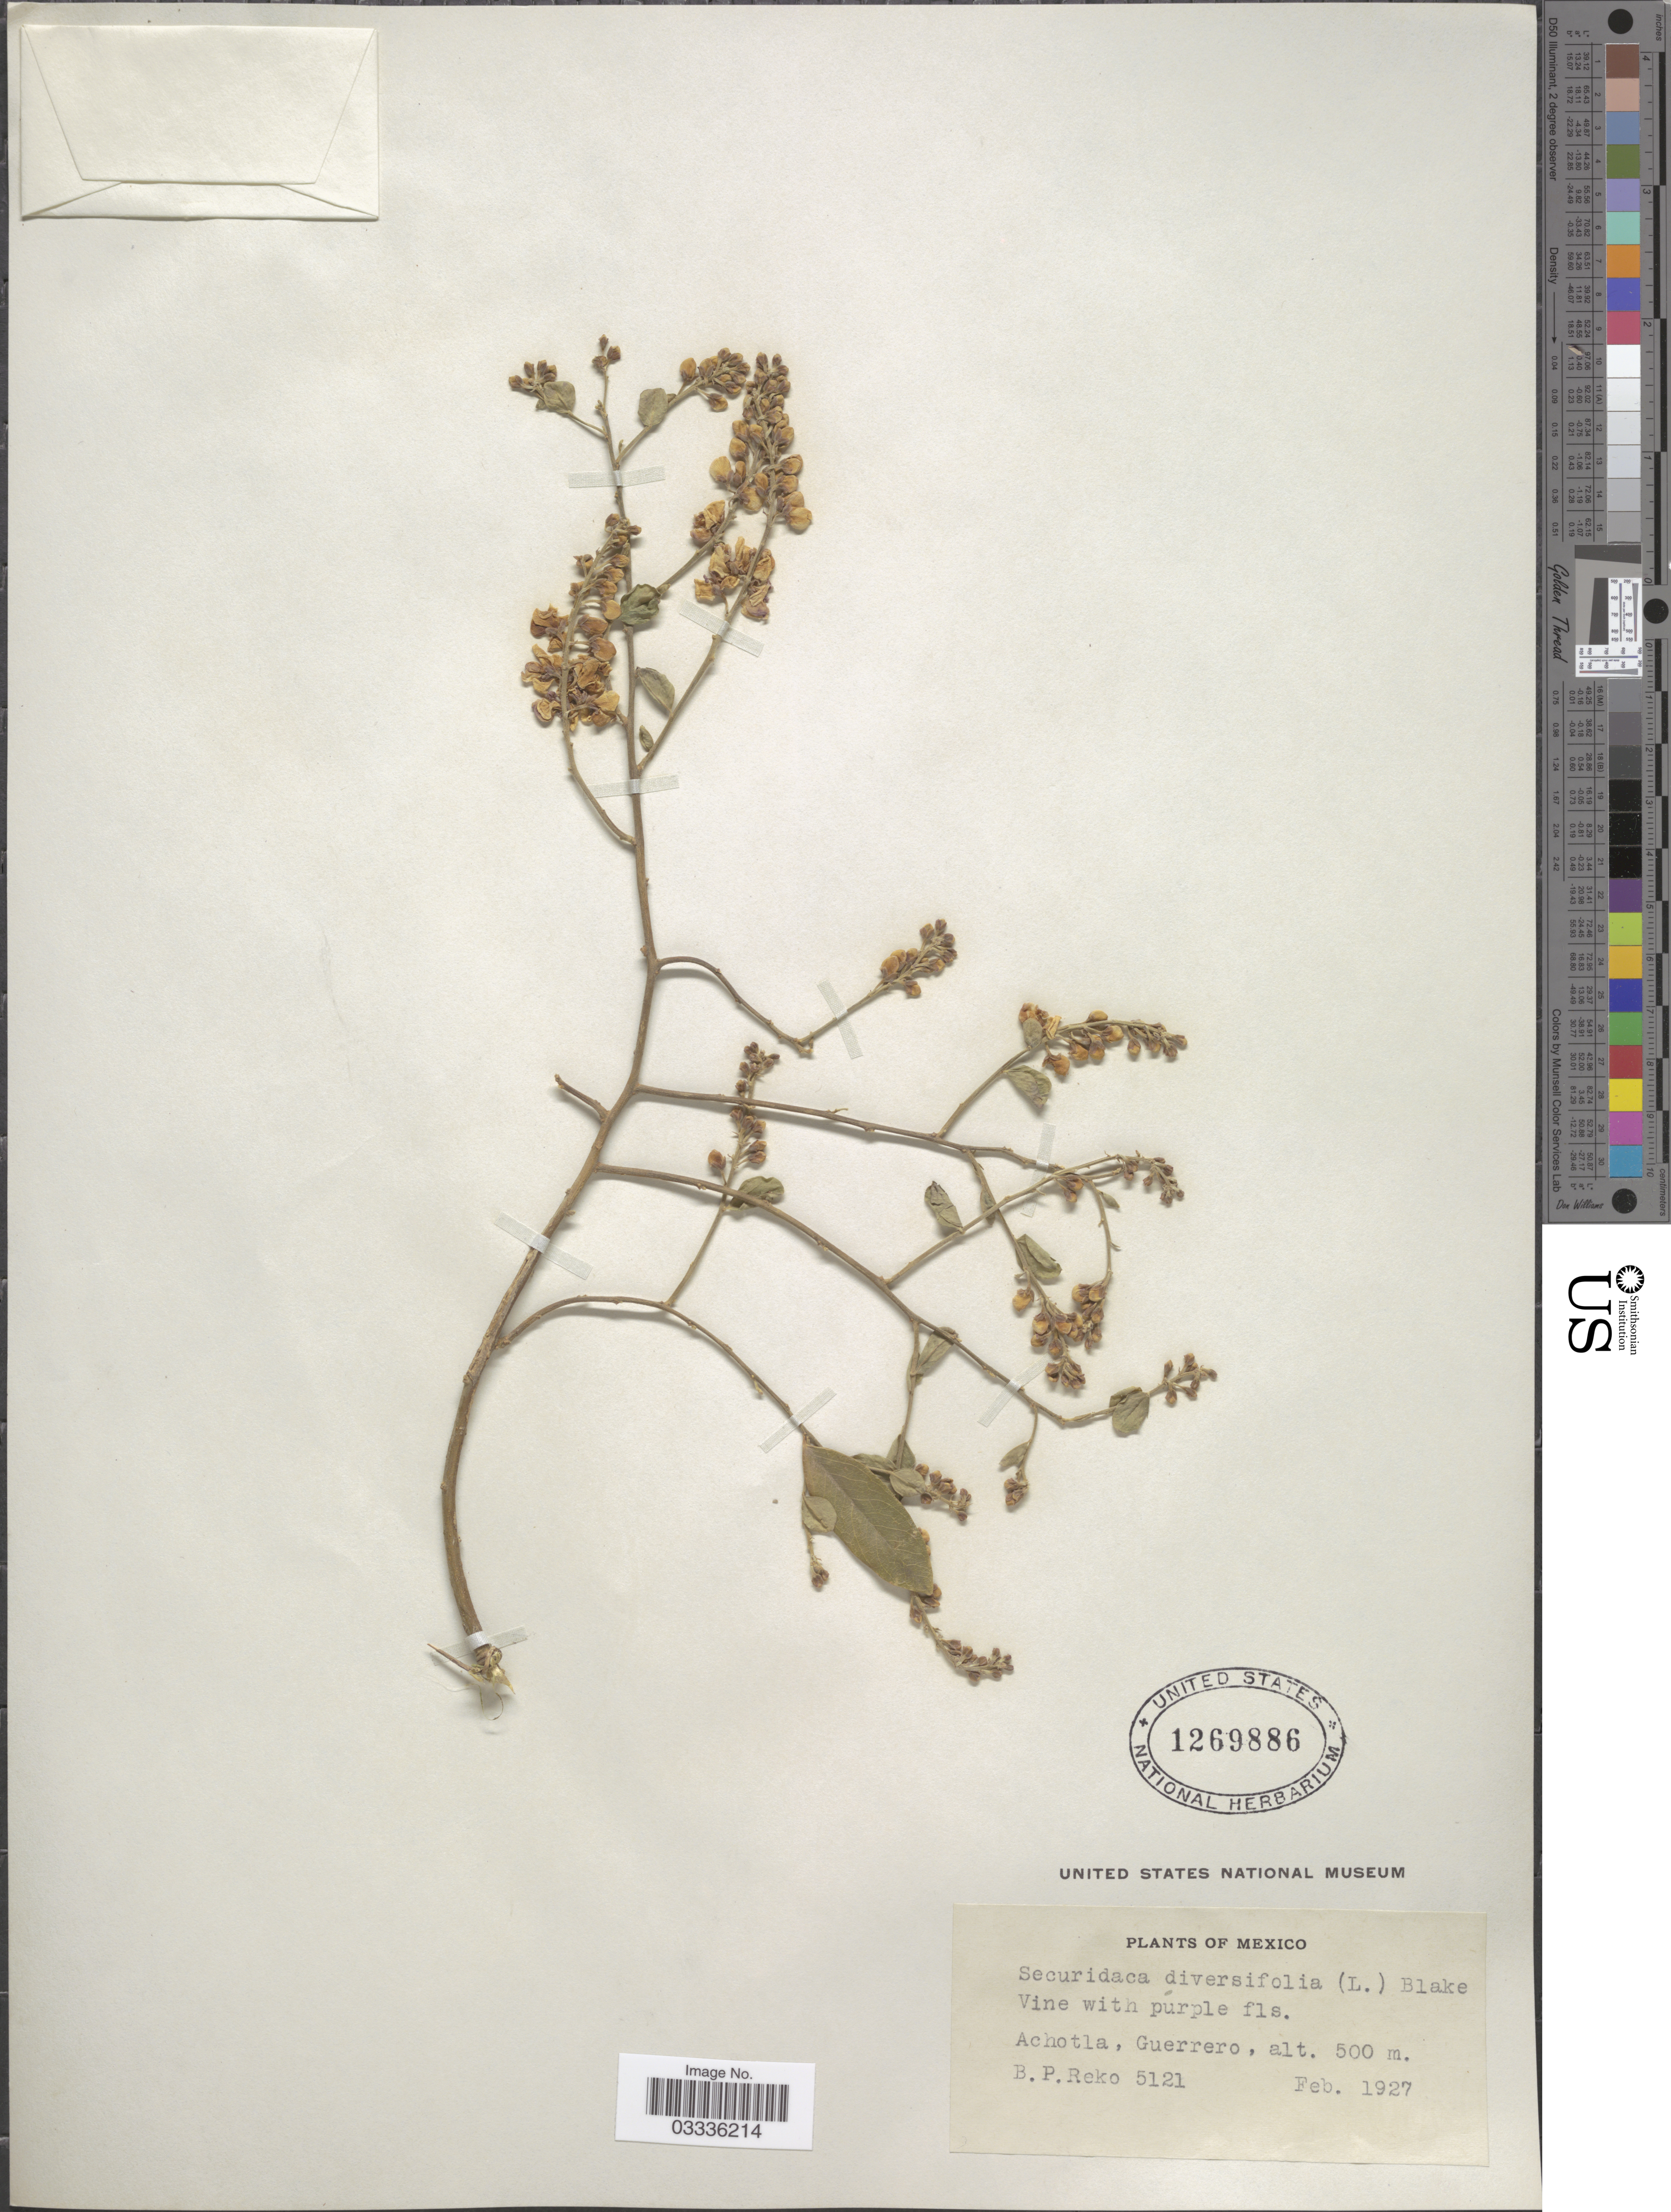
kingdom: Plantae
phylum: Tracheophyta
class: Magnoliopsida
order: Fabales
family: Polygalaceae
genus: Securidaca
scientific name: Securidaca diversifolia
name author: (L.) S.F. Blake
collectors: B. P. Reko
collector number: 5121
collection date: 1927-02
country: Mexico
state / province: Guerrero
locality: Achotla.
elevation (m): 500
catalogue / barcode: US 1269886